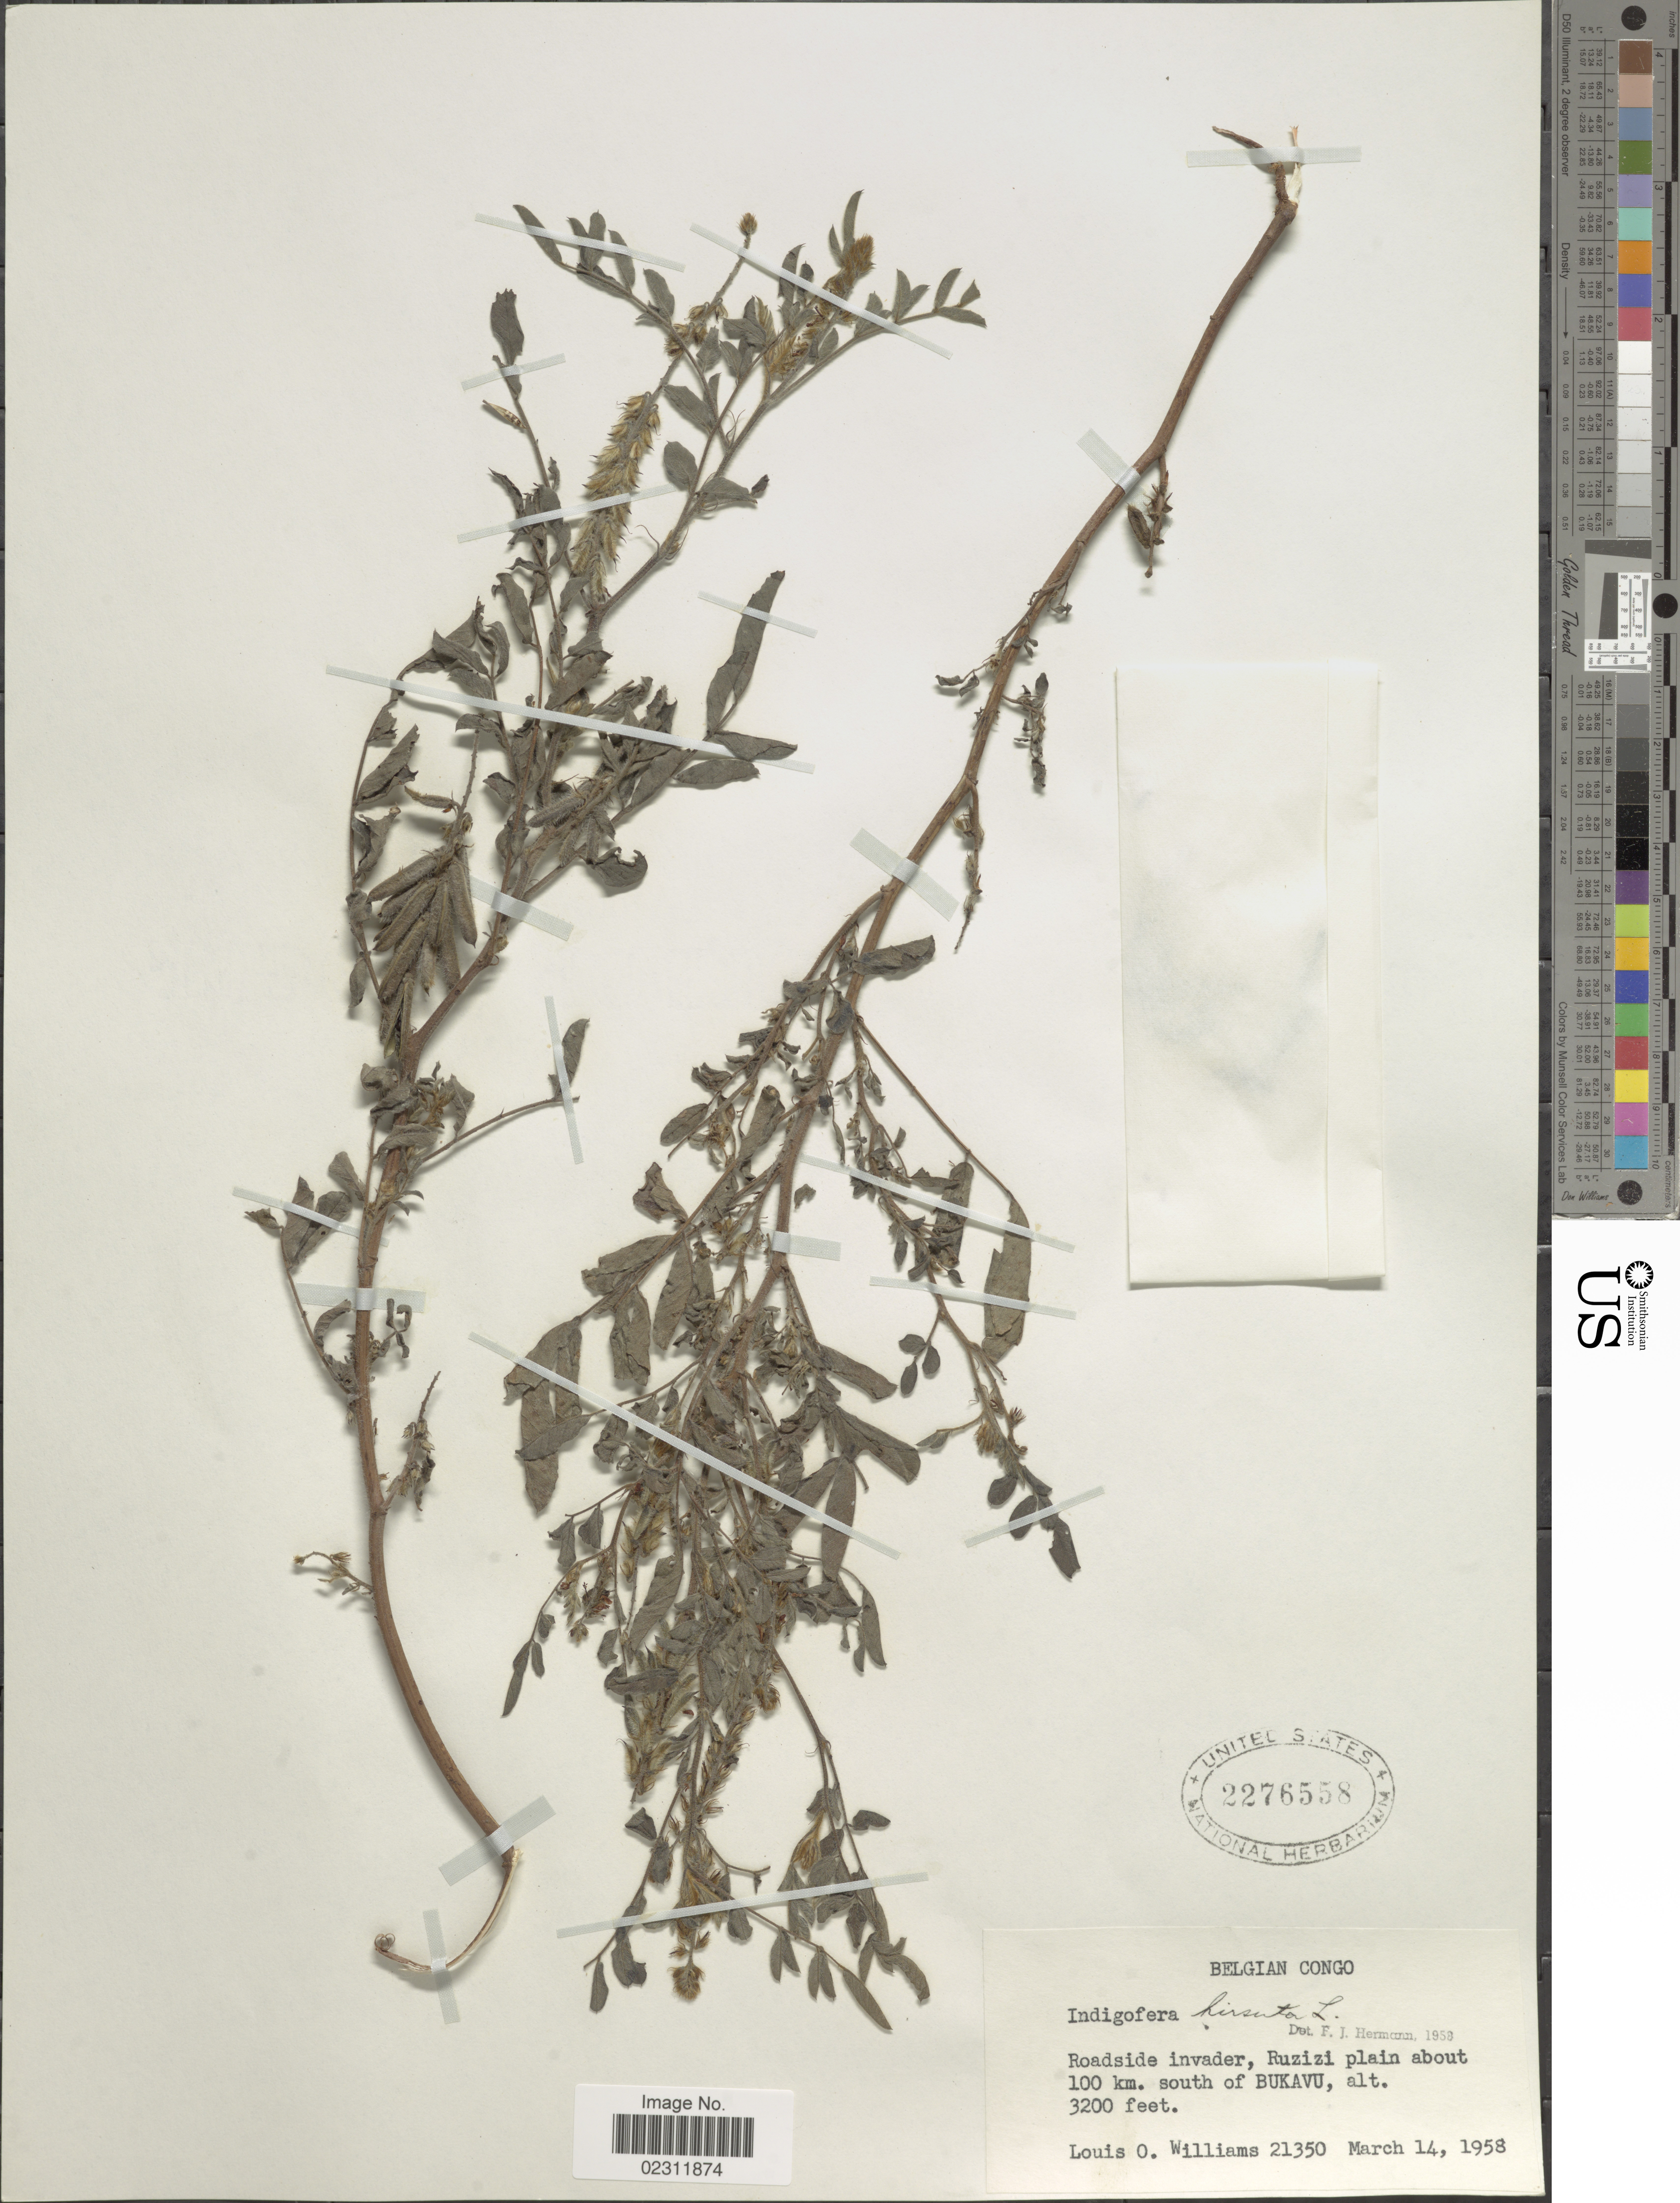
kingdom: Plantae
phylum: Tracheophyta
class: Magnoliopsida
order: Fabales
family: Fabaceae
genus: Indigofera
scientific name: Indigofera hirsuta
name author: L.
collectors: L. O. Williams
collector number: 21350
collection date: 1958-03-14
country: Congo, Democratic Republic of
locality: Belgian Congo, Ruzizi plain about 100 km south of Bukavu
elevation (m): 975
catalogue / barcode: US 2276558